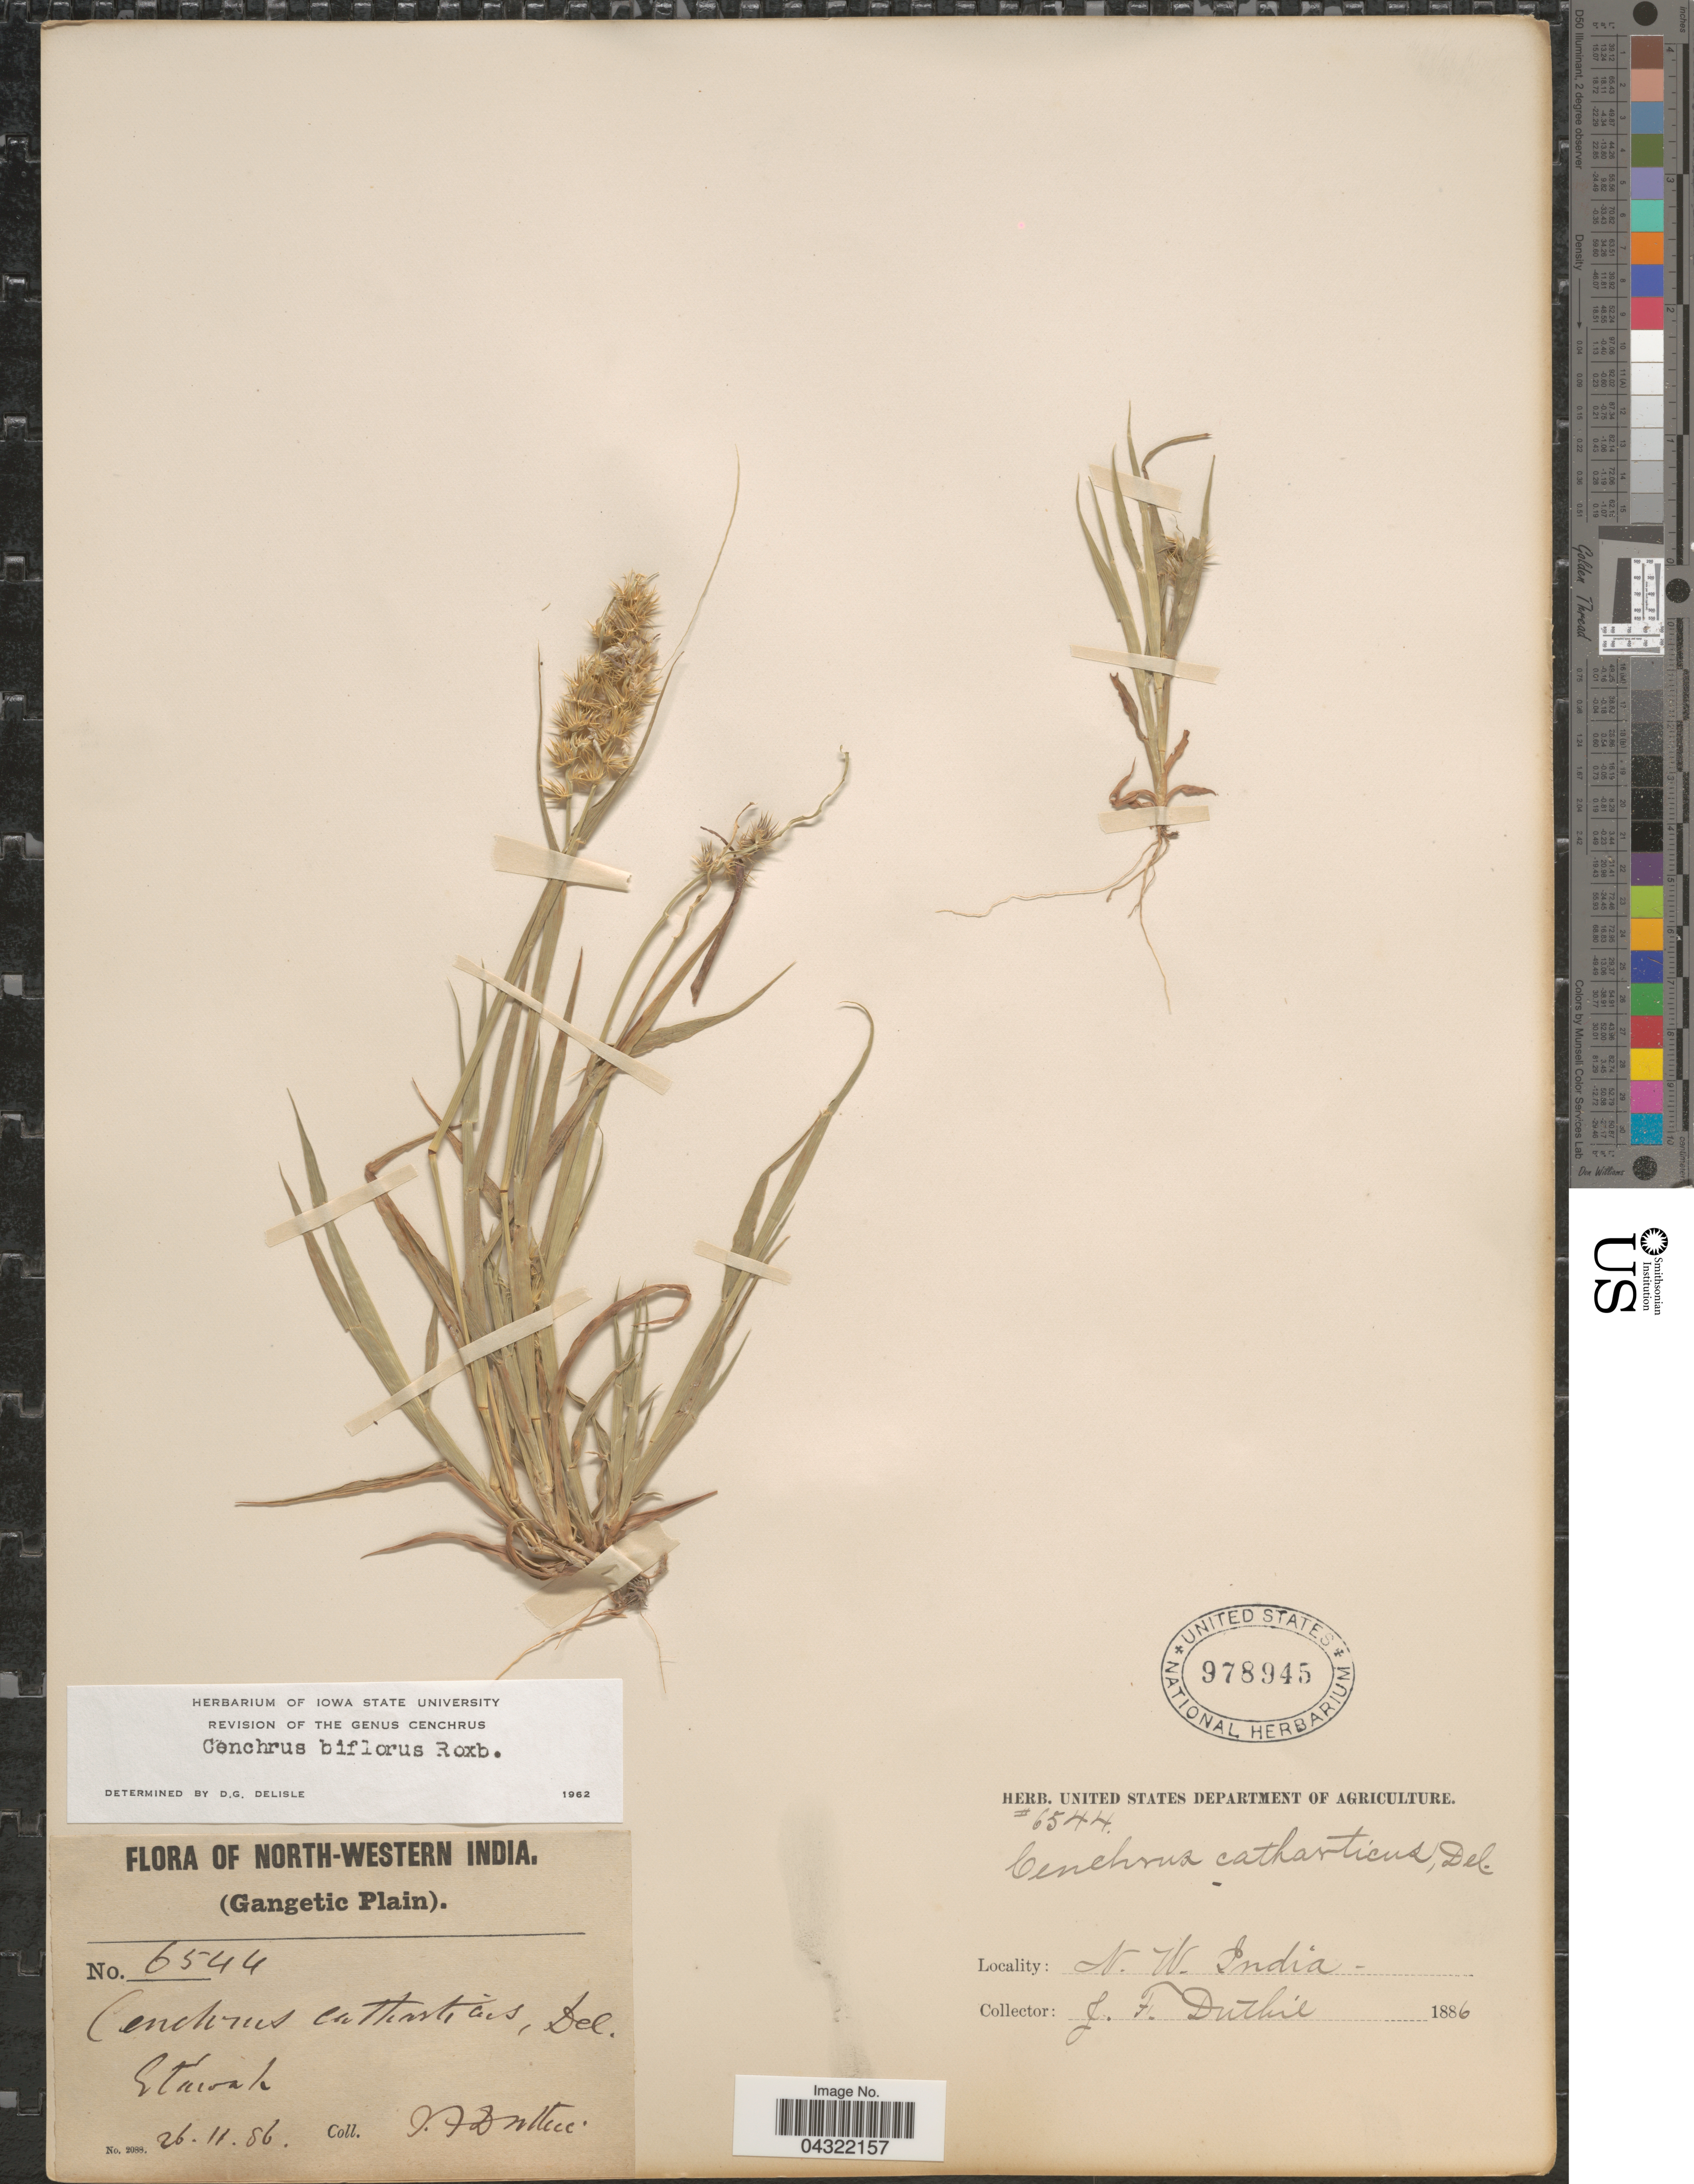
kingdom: Plantae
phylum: Tracheophyta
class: Liliopsida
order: Poales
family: Poaceae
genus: Cenchrus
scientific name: Cenchrus biflorus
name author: Roxb.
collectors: J. F. Duthie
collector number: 6544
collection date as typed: Transcribed d/m/y: 26/11/86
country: India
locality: North-Western India. (Gangetic Plain). Etawah.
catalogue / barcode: US 978945